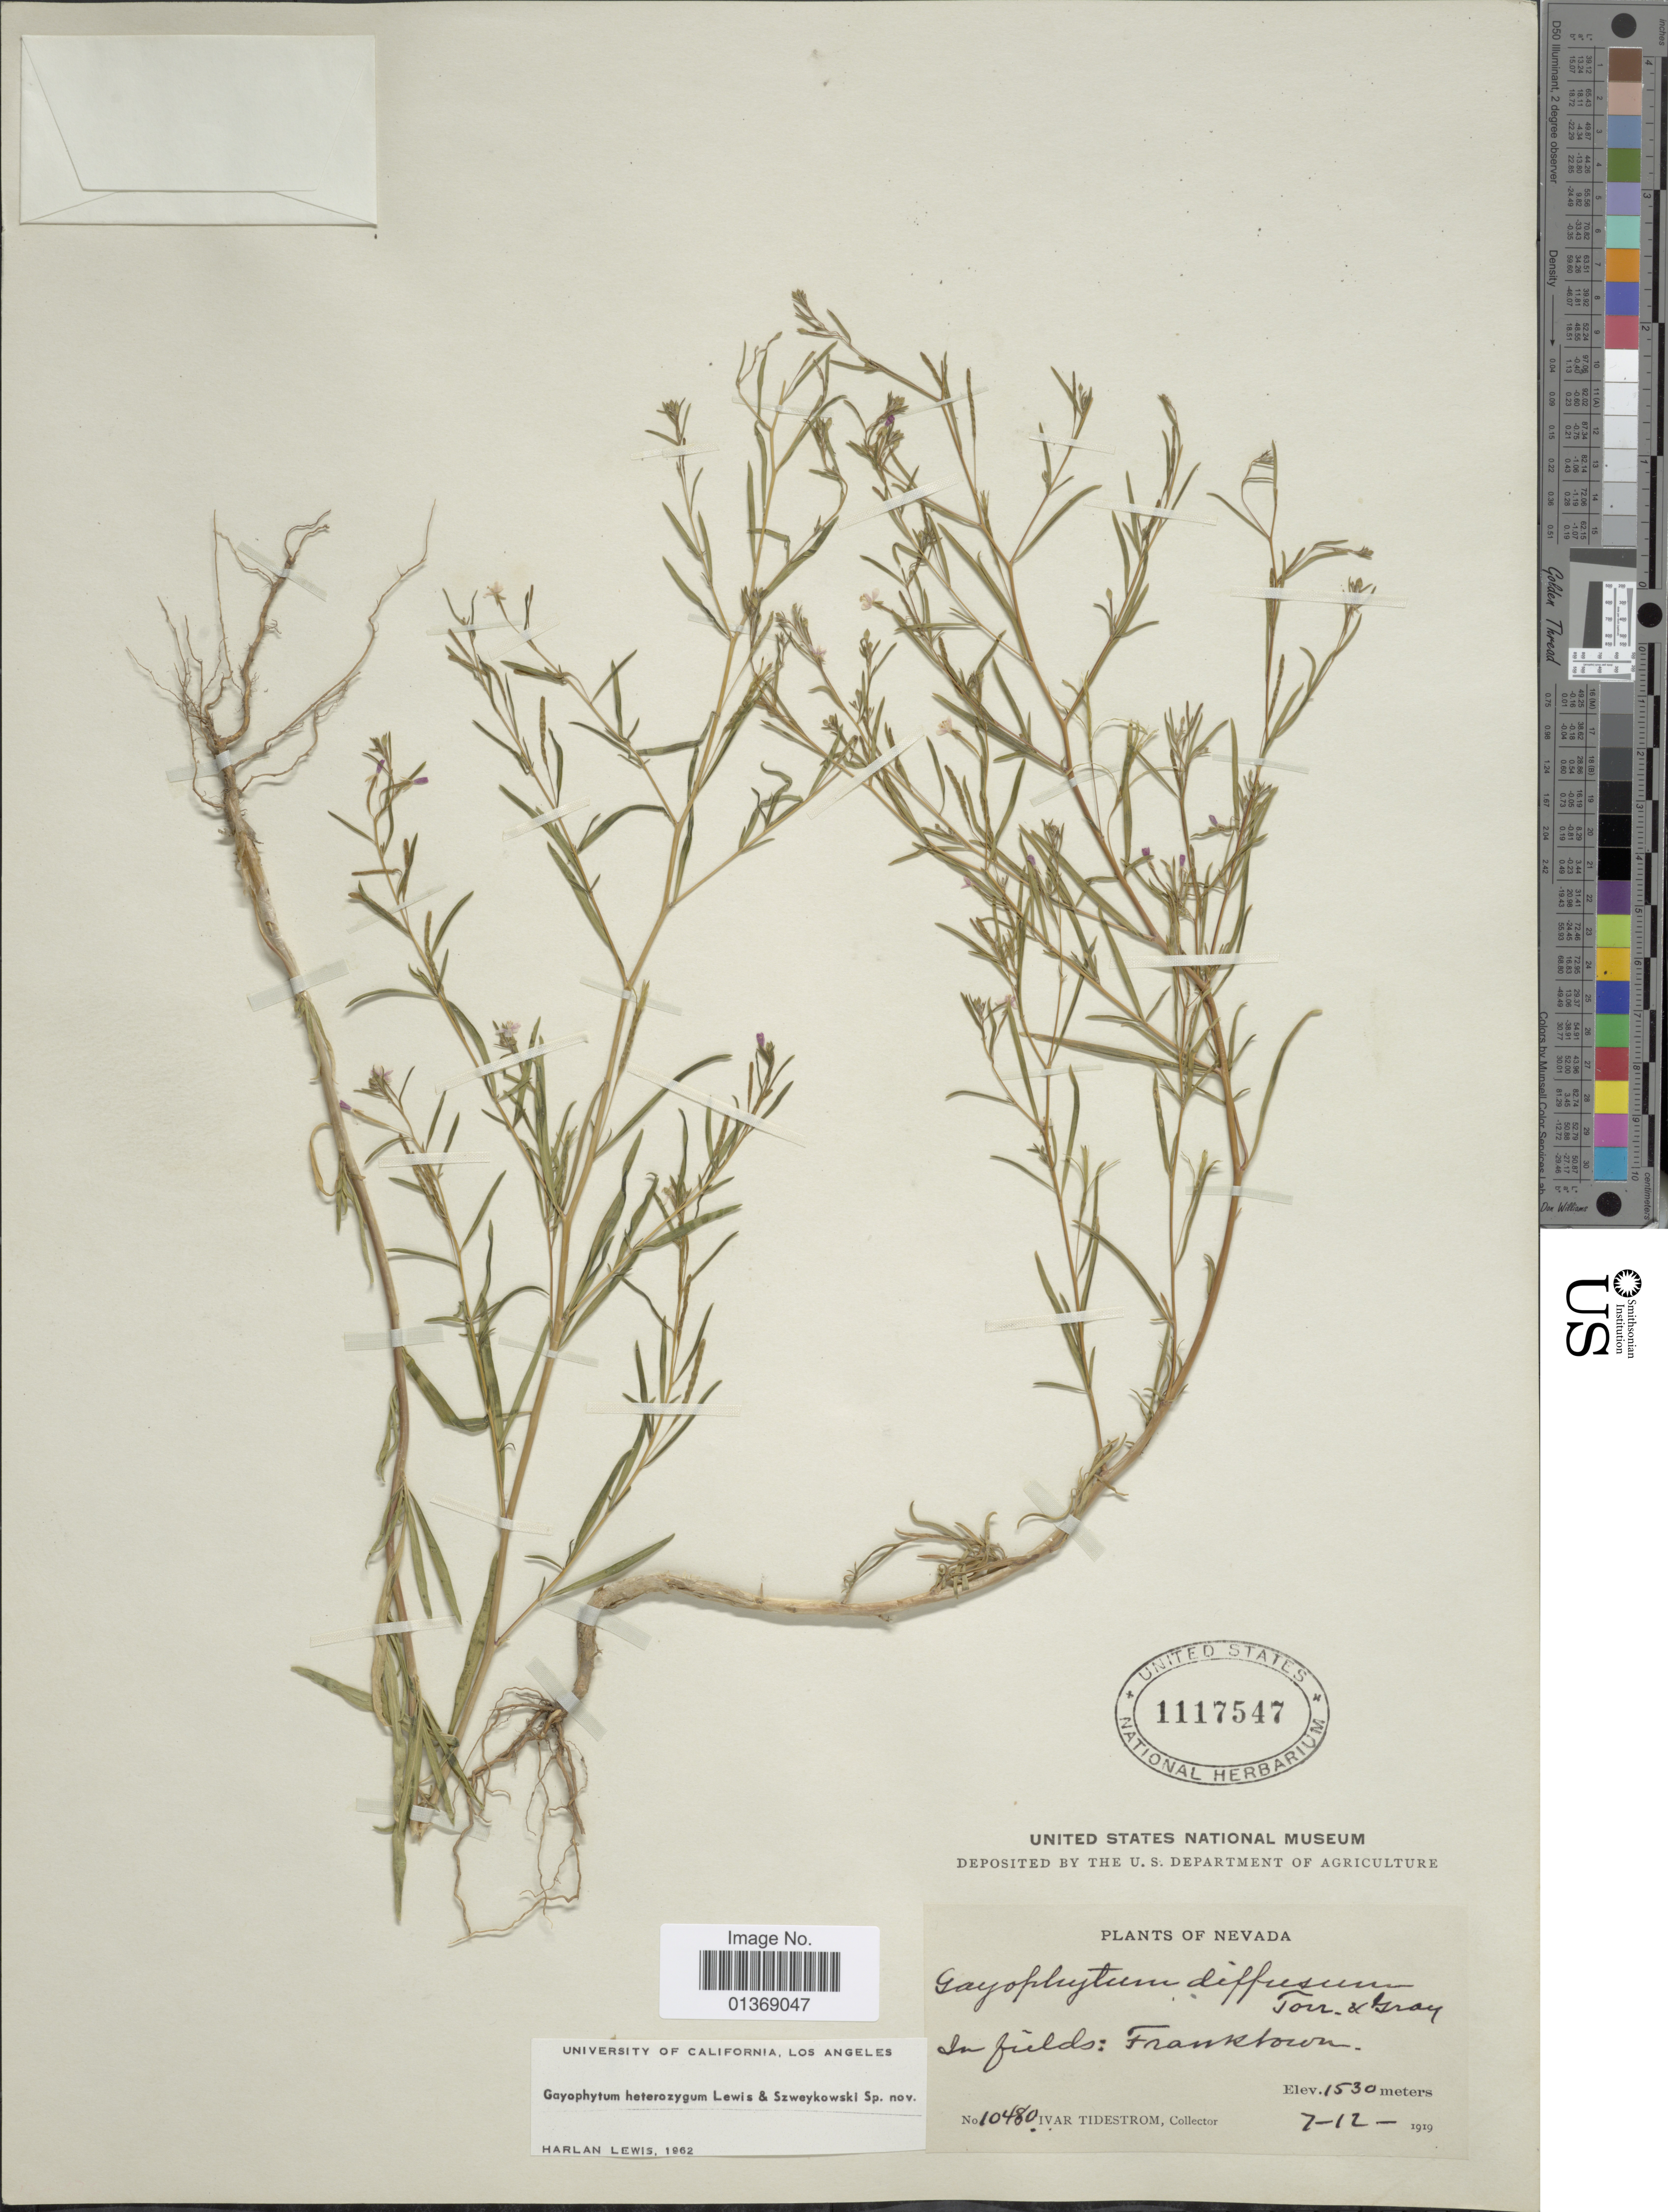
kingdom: Plantae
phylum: Tracheophyta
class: Magnoliopsida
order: Myrtales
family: Onagraceae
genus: Gayophytum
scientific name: Gayophytum heterozygum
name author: F. H. Lewis & Szweyk.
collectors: I. F. Tidestrom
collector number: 10480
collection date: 1919-12-07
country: United States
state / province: Nevada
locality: In fields: Franktown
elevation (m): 1530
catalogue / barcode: US 1117547